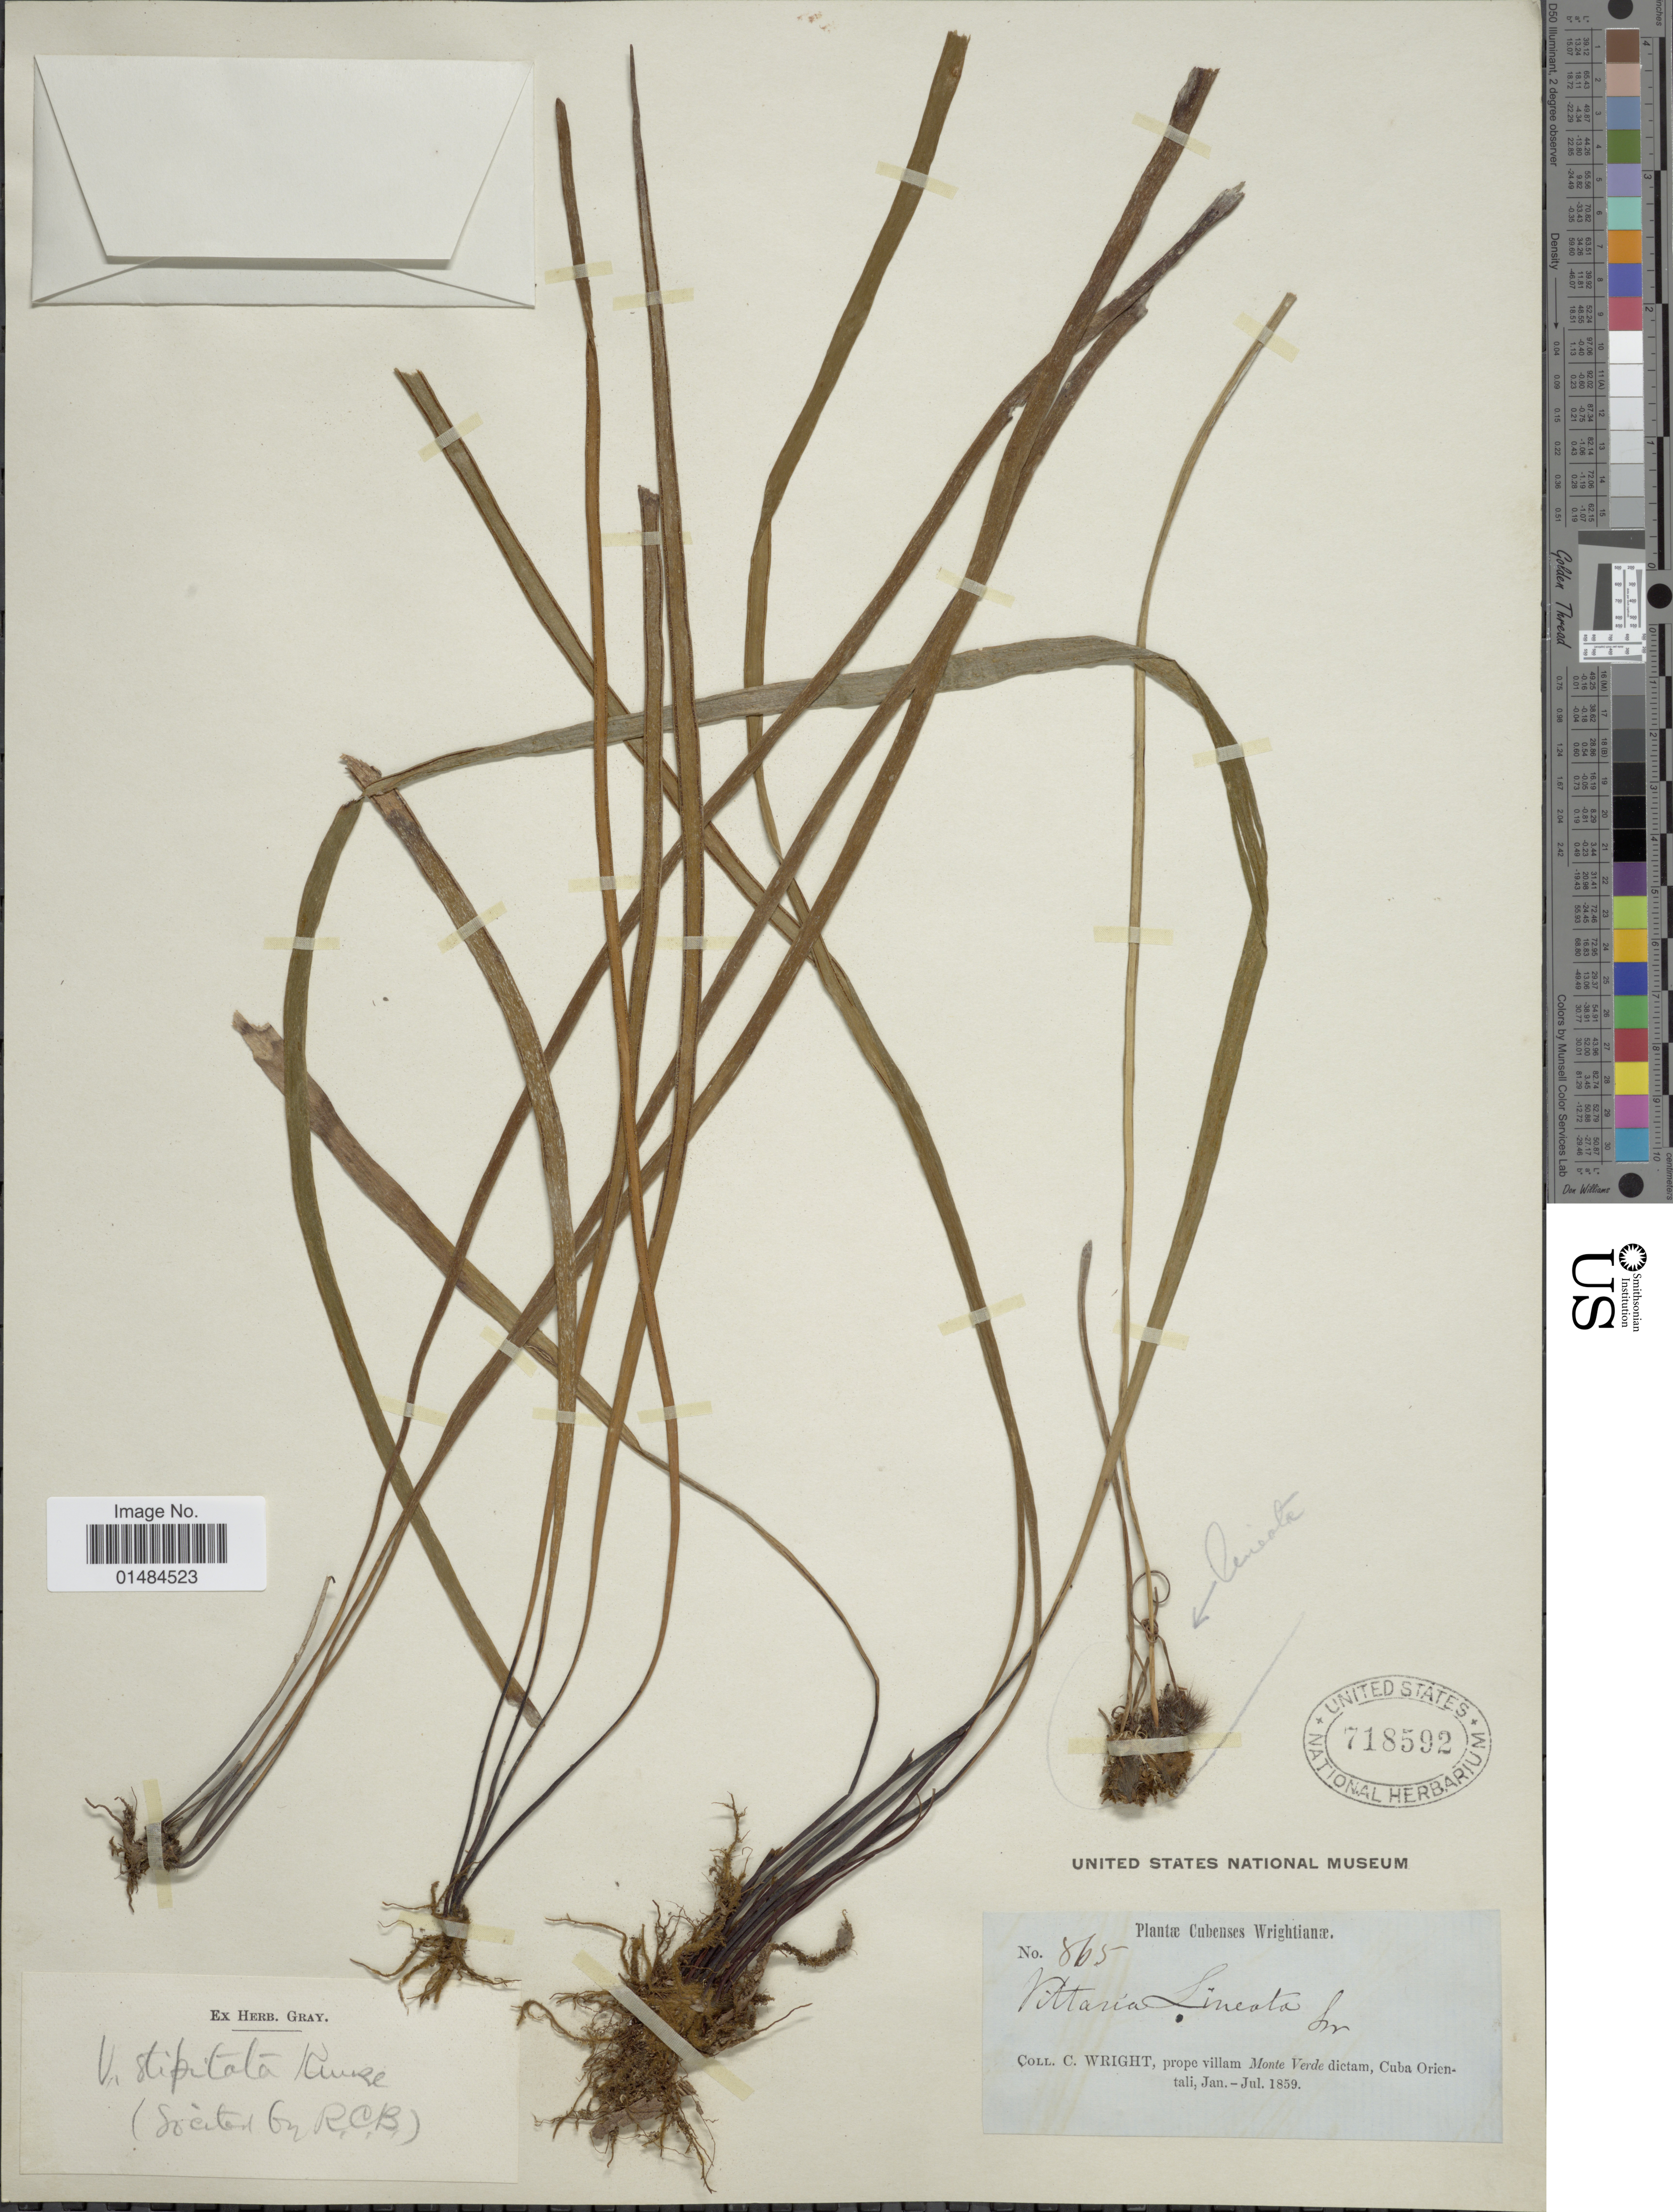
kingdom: Plantae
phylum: Tracheophyta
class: Polypodiopsida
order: Polypodiales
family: Pteridaceae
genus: Polytaenium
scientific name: Polytaenium lineatum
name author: (Sw.) J. Sm.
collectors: C. Wright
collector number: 865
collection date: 1859-01/1859-07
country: Cuba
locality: Prope villam Monte Verde dictam, Cuba Orientali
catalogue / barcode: US 718592